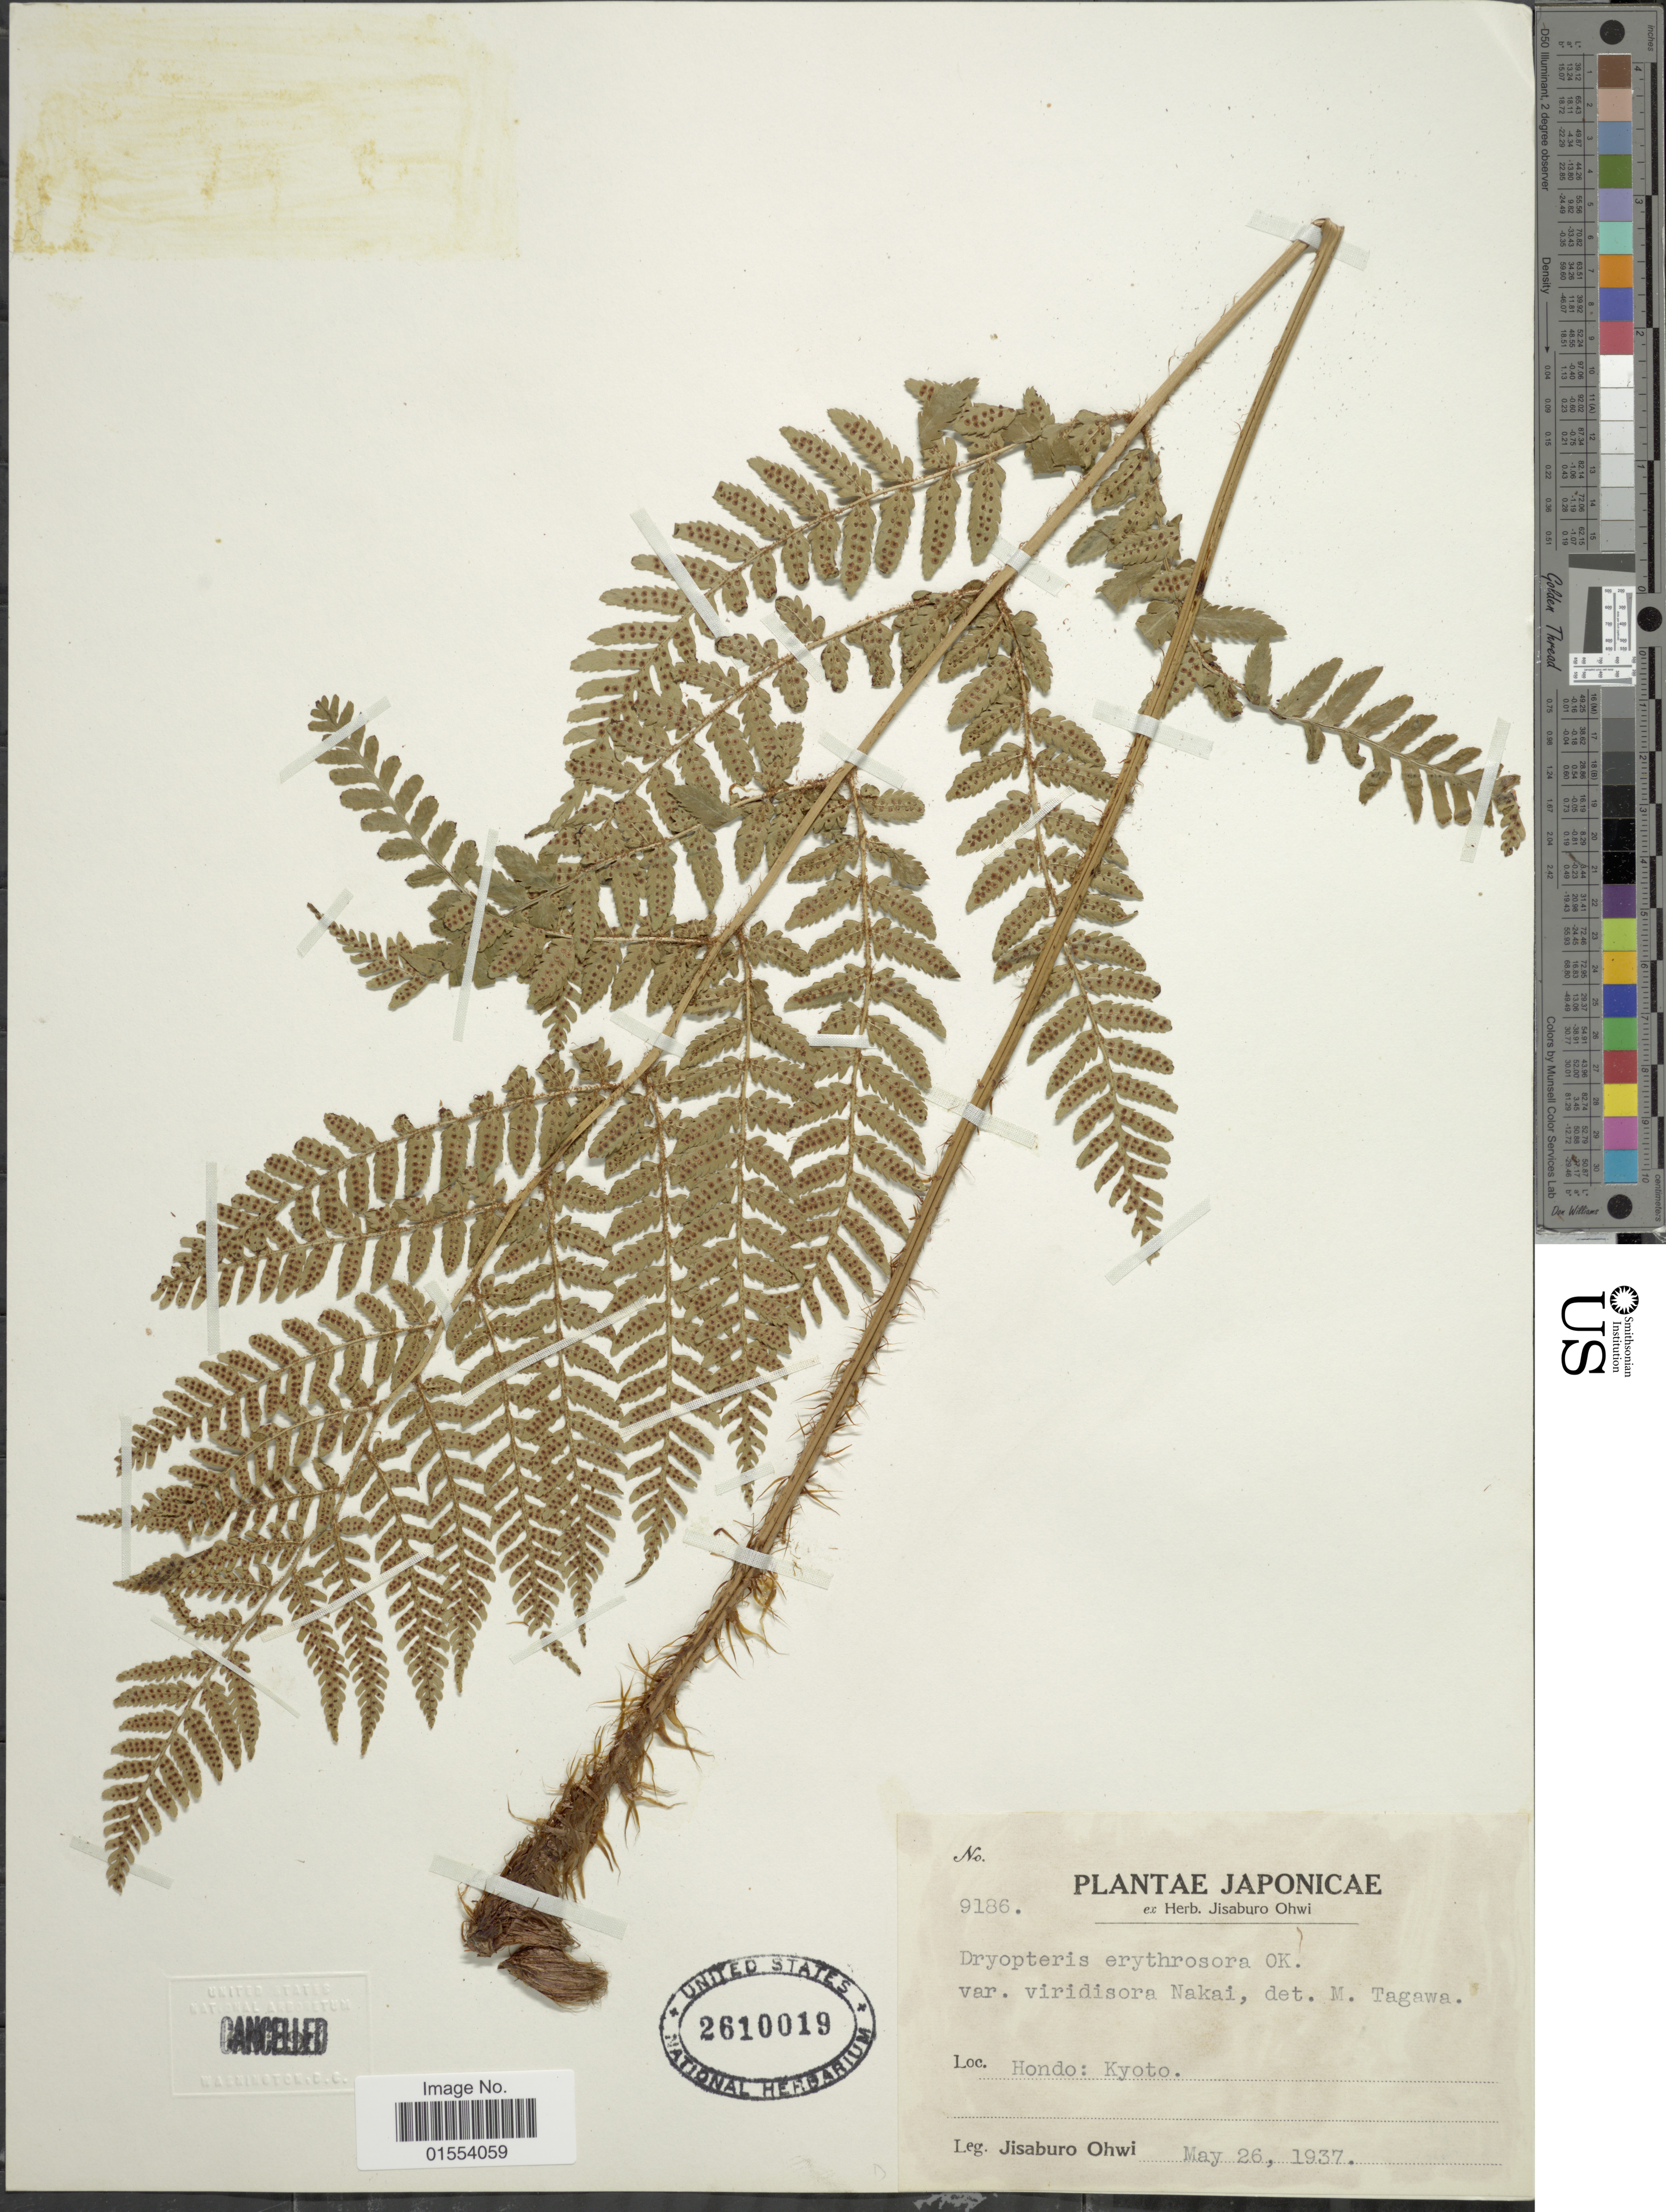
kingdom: Plantae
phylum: Tracheophyta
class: Polypodiopsida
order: Polypodiales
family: Dryopteridaceae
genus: Dryopteris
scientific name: Dryopteris erythrosora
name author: (D.C. Eaton) Kuntze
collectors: J. Ohwi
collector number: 9186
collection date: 1937-05-26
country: Japan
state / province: Kyoto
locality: Hondo: Kyoto. Japonicae.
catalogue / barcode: US 2610019